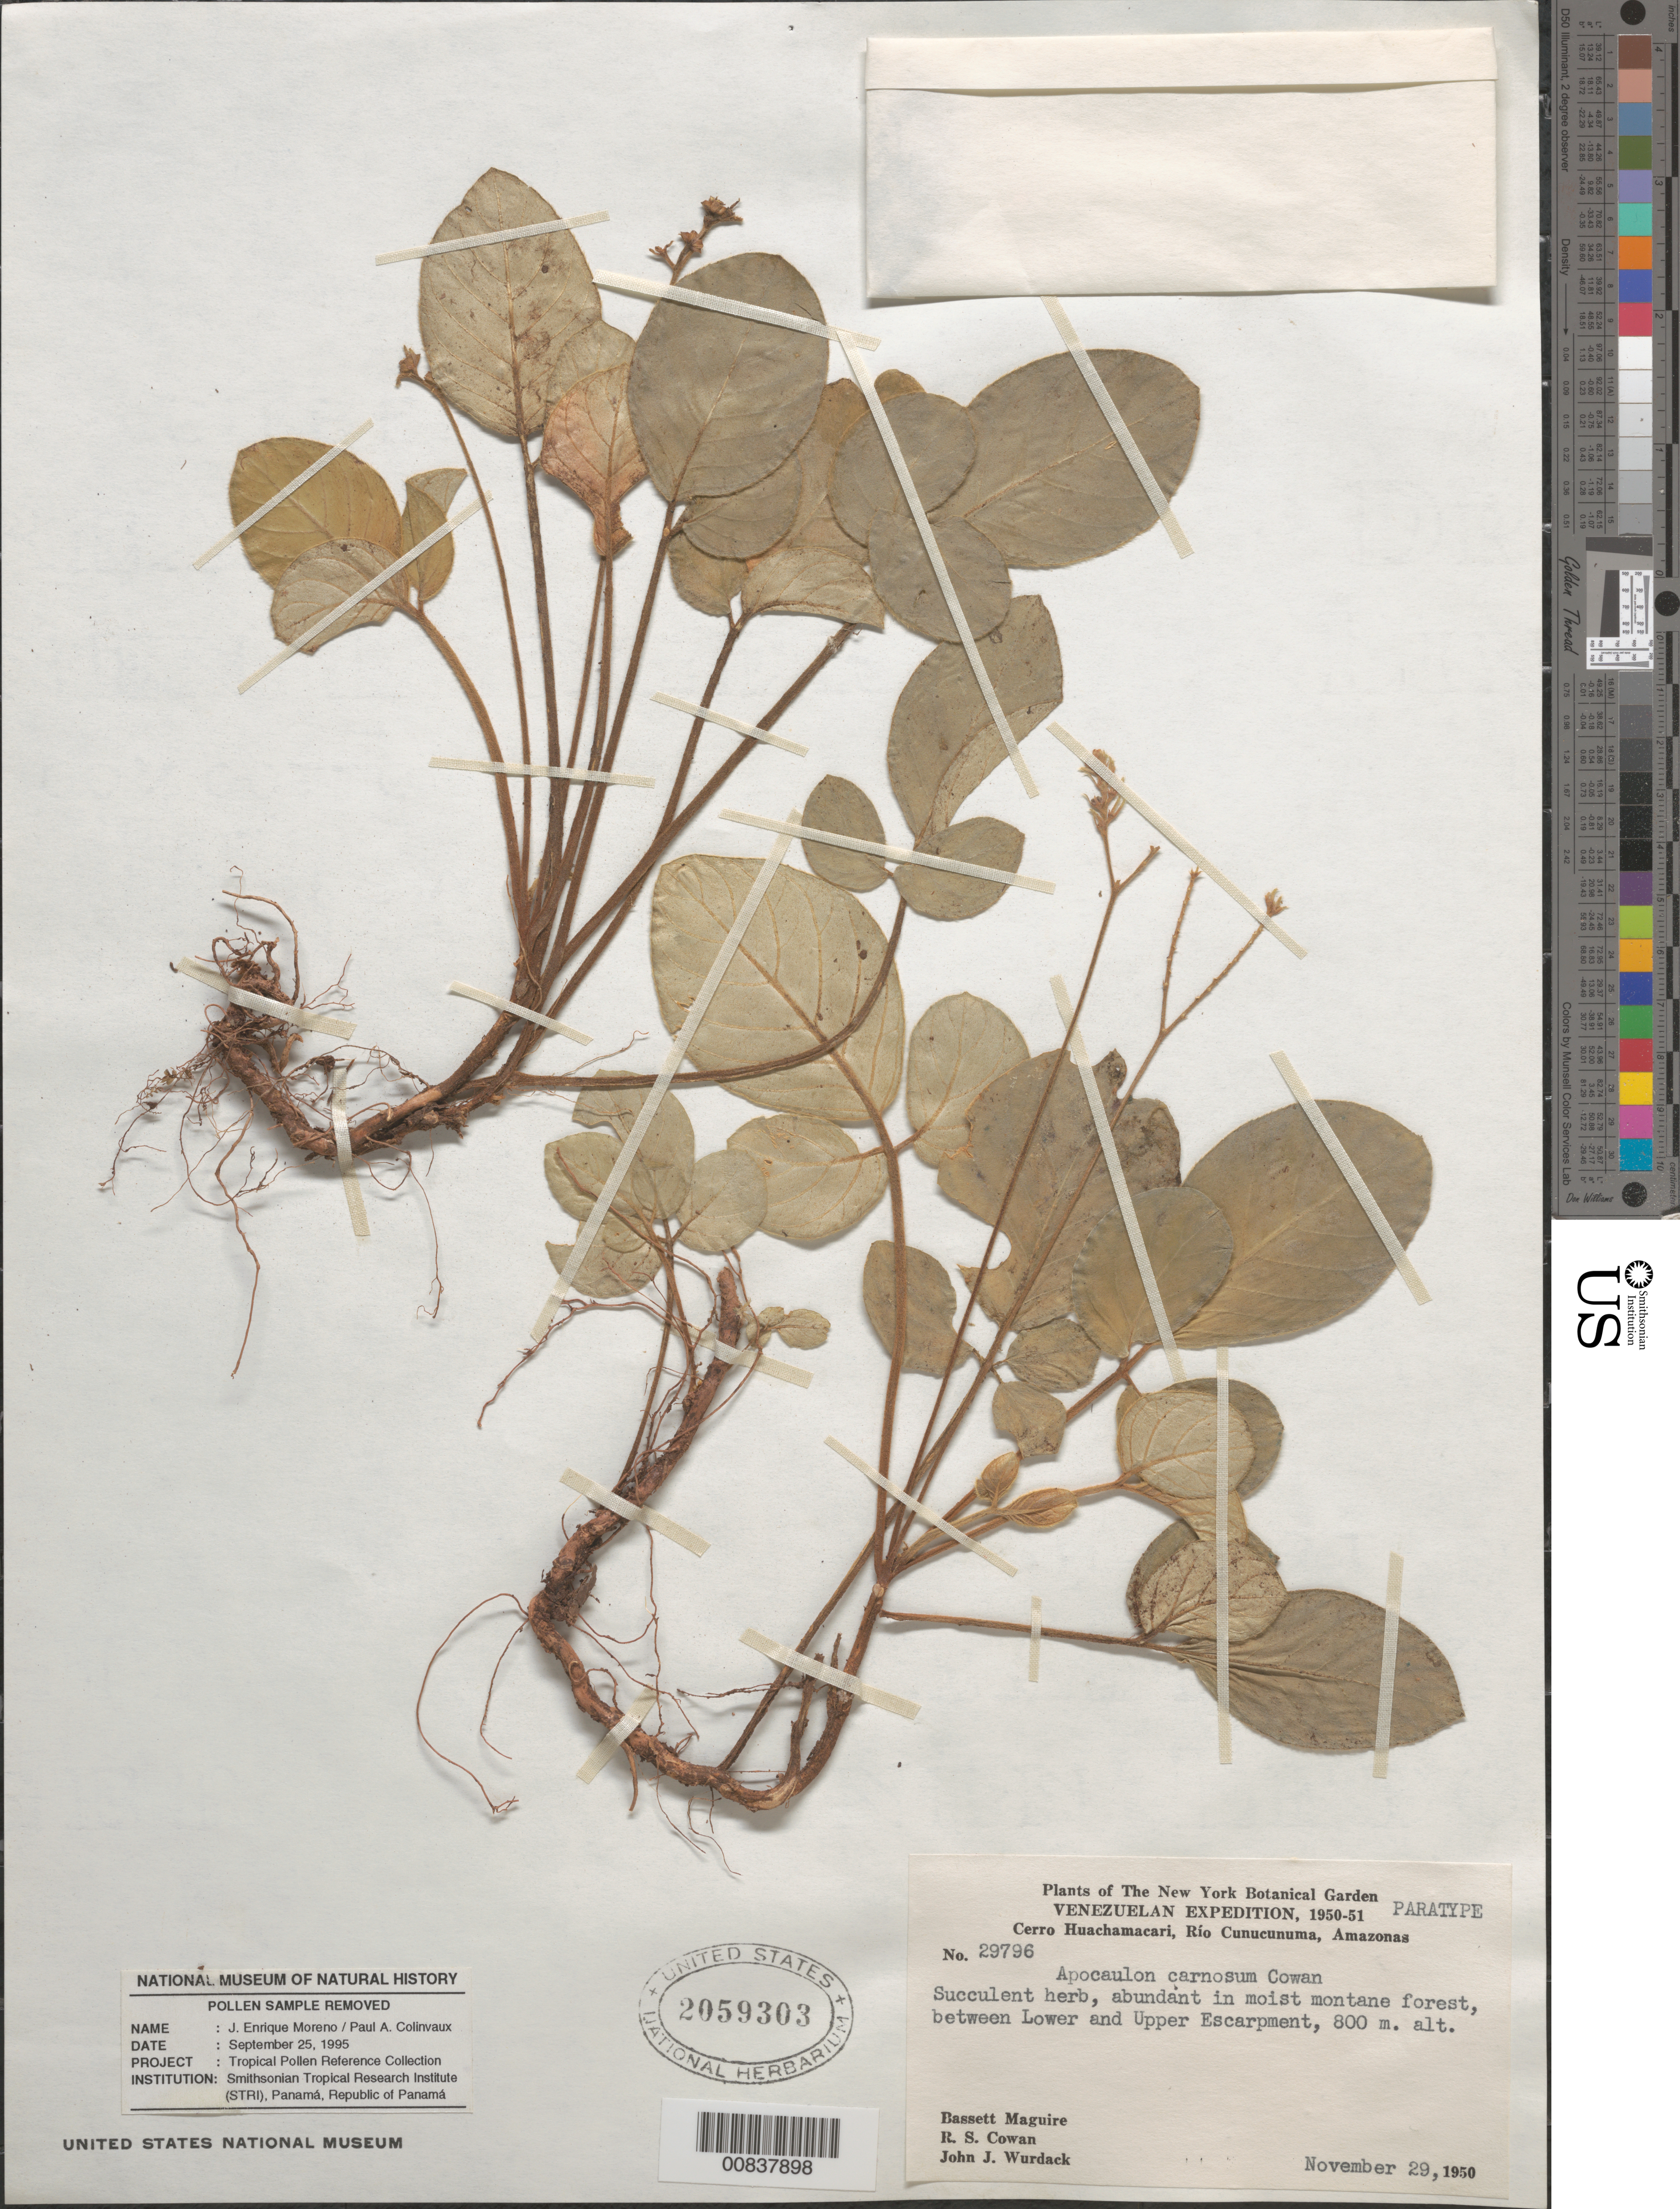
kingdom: Plantae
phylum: Tracheophyta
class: Magnoliopsida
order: Sapindales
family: Rutaceae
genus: Apocaulon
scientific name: Apocaulon carnosum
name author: R.S. Cowan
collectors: B. Maguire, R. S. Cowan & J. J. Wurdack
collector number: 29796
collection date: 1950-11-29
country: Venezuela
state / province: Amazonas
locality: Venezuelan Expedition, 1950-51. Cerro Huachamacari, Río Cunucunuma. Between Lower and Upper Escarpment.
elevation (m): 800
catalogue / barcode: US 2059303